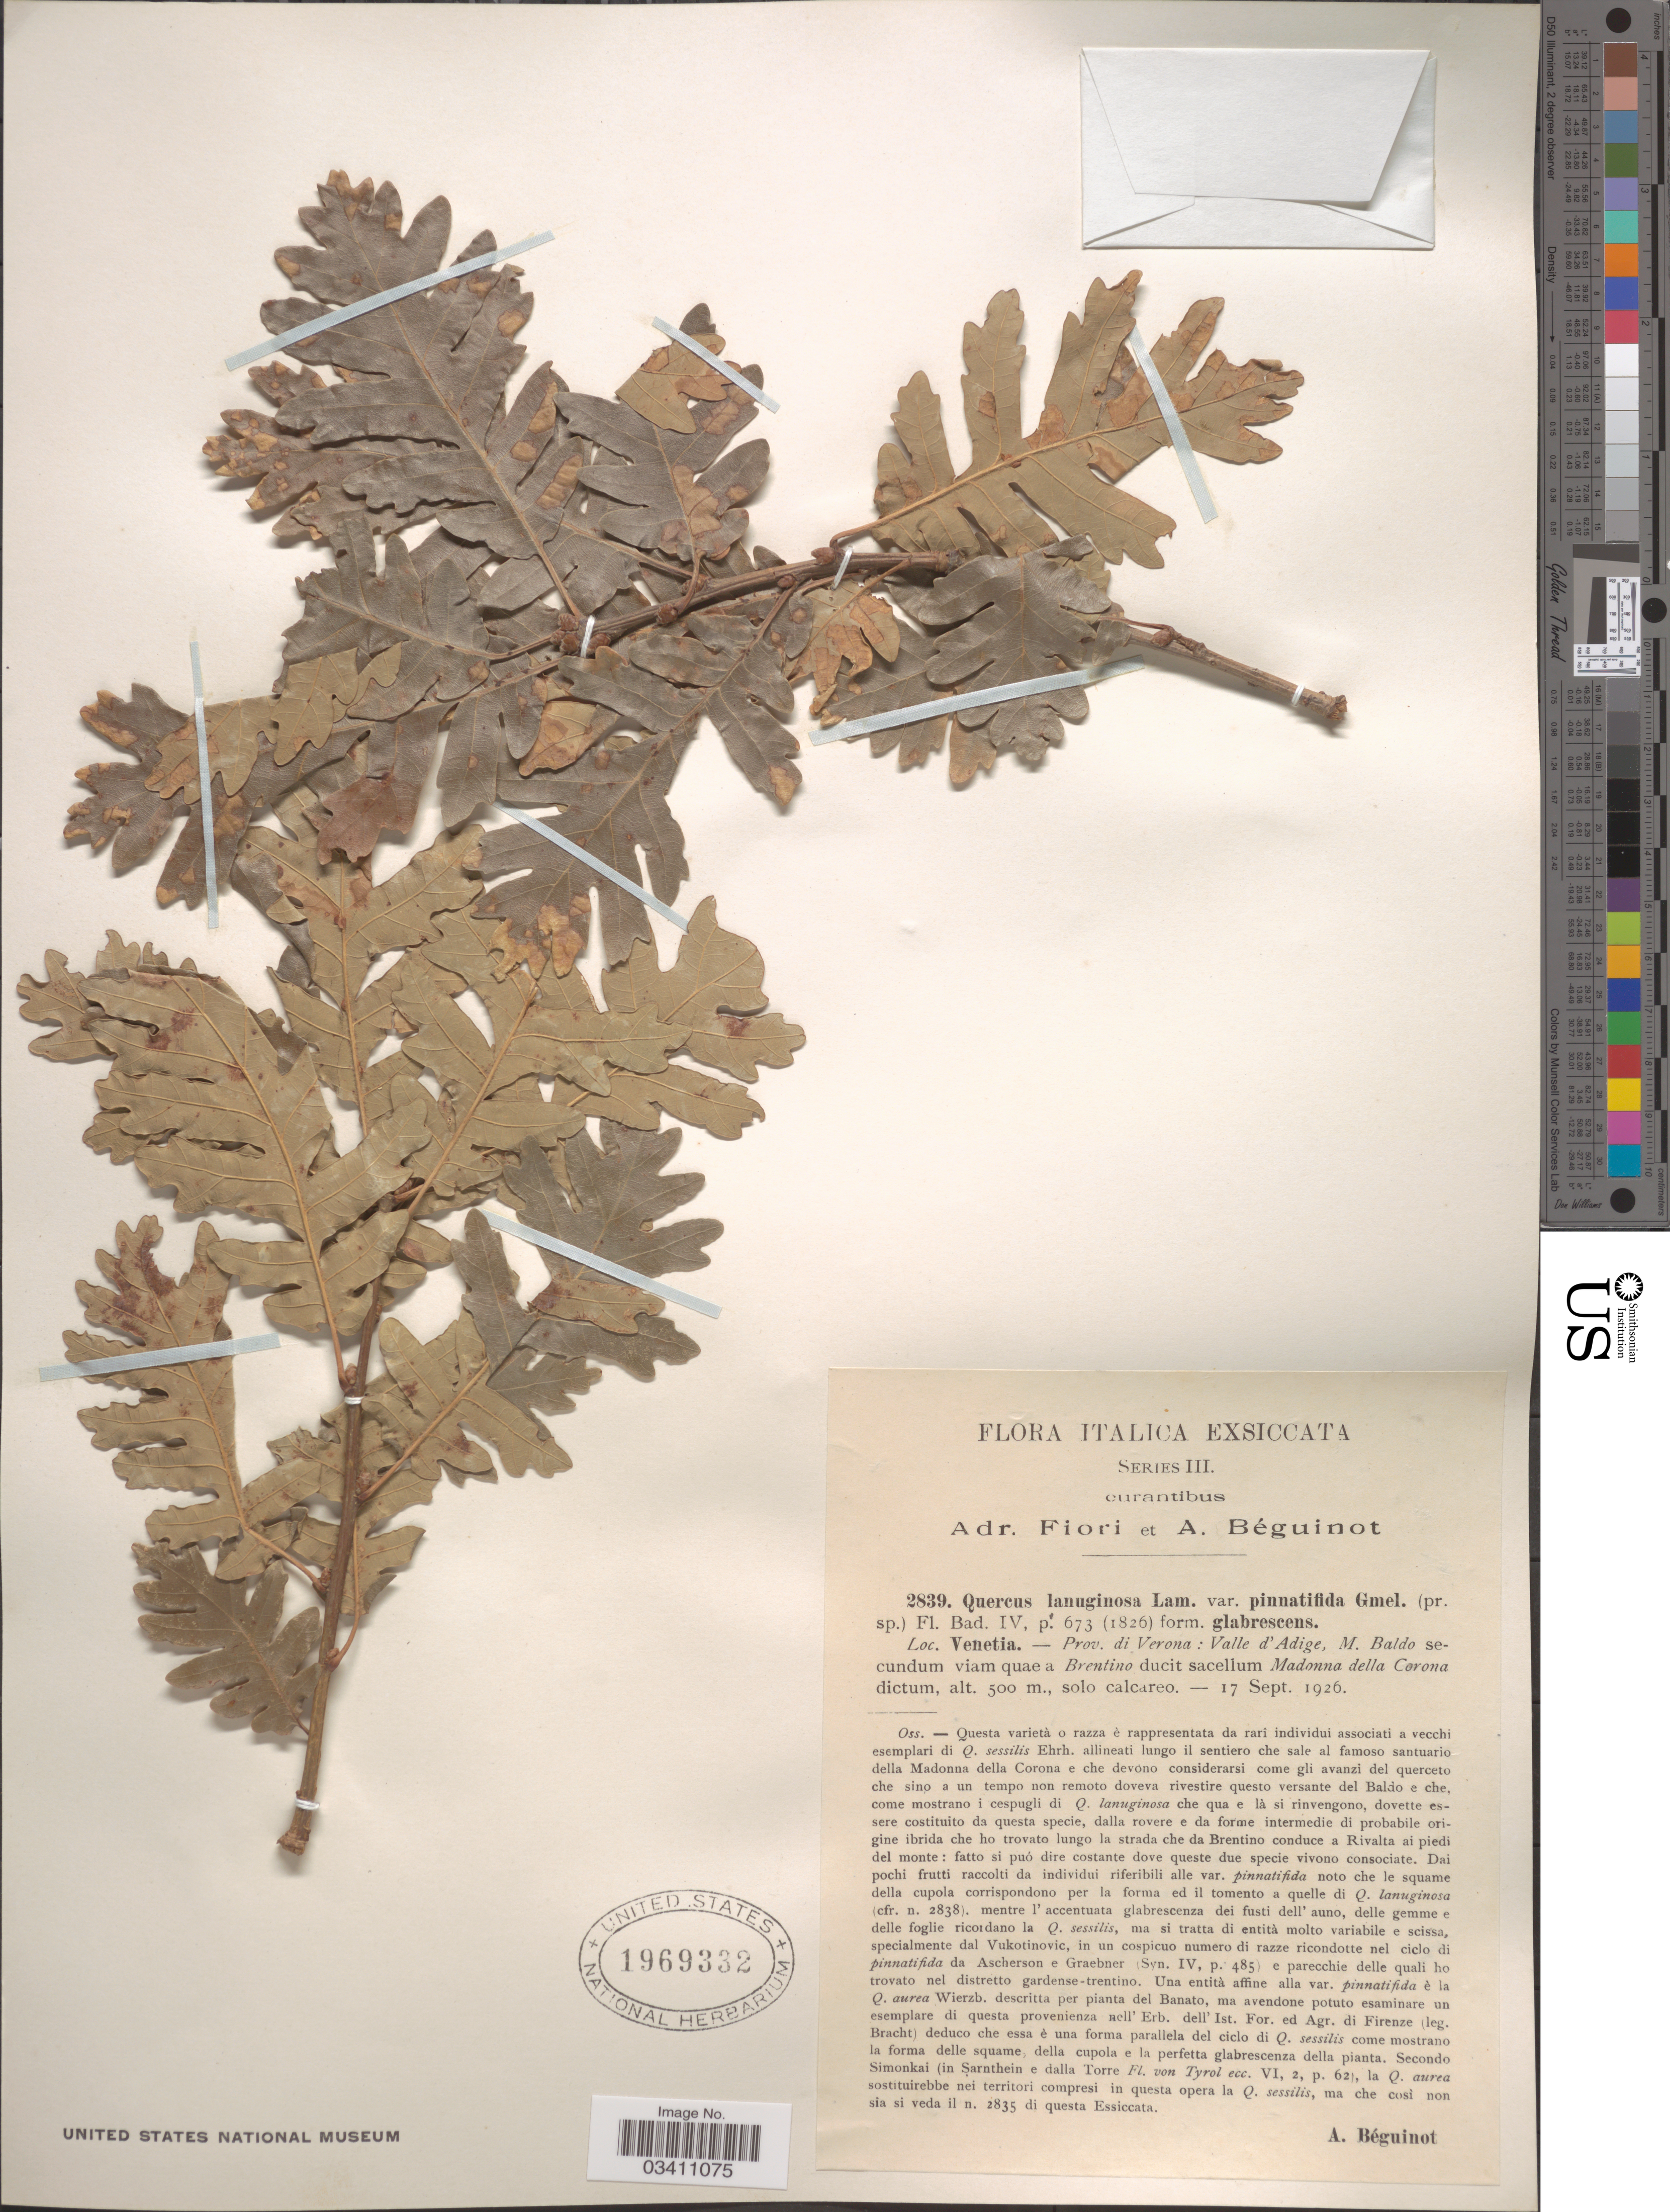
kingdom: Plantae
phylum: Tracheophyta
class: Magnoliopsida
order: Fagales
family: Fagaceae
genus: Quercus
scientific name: Quercus lanuginosa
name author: Beck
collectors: A. Béguinot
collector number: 2839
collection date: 1926-09-17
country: Italy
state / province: Friuli-Venezia Giulia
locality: Venetia. - Prov. di Verona: Valle d'Adige, M. Baldo secundum viam quae a Brentino ducit sacellum Madonna della Corona dictum.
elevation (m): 500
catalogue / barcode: US 1969332